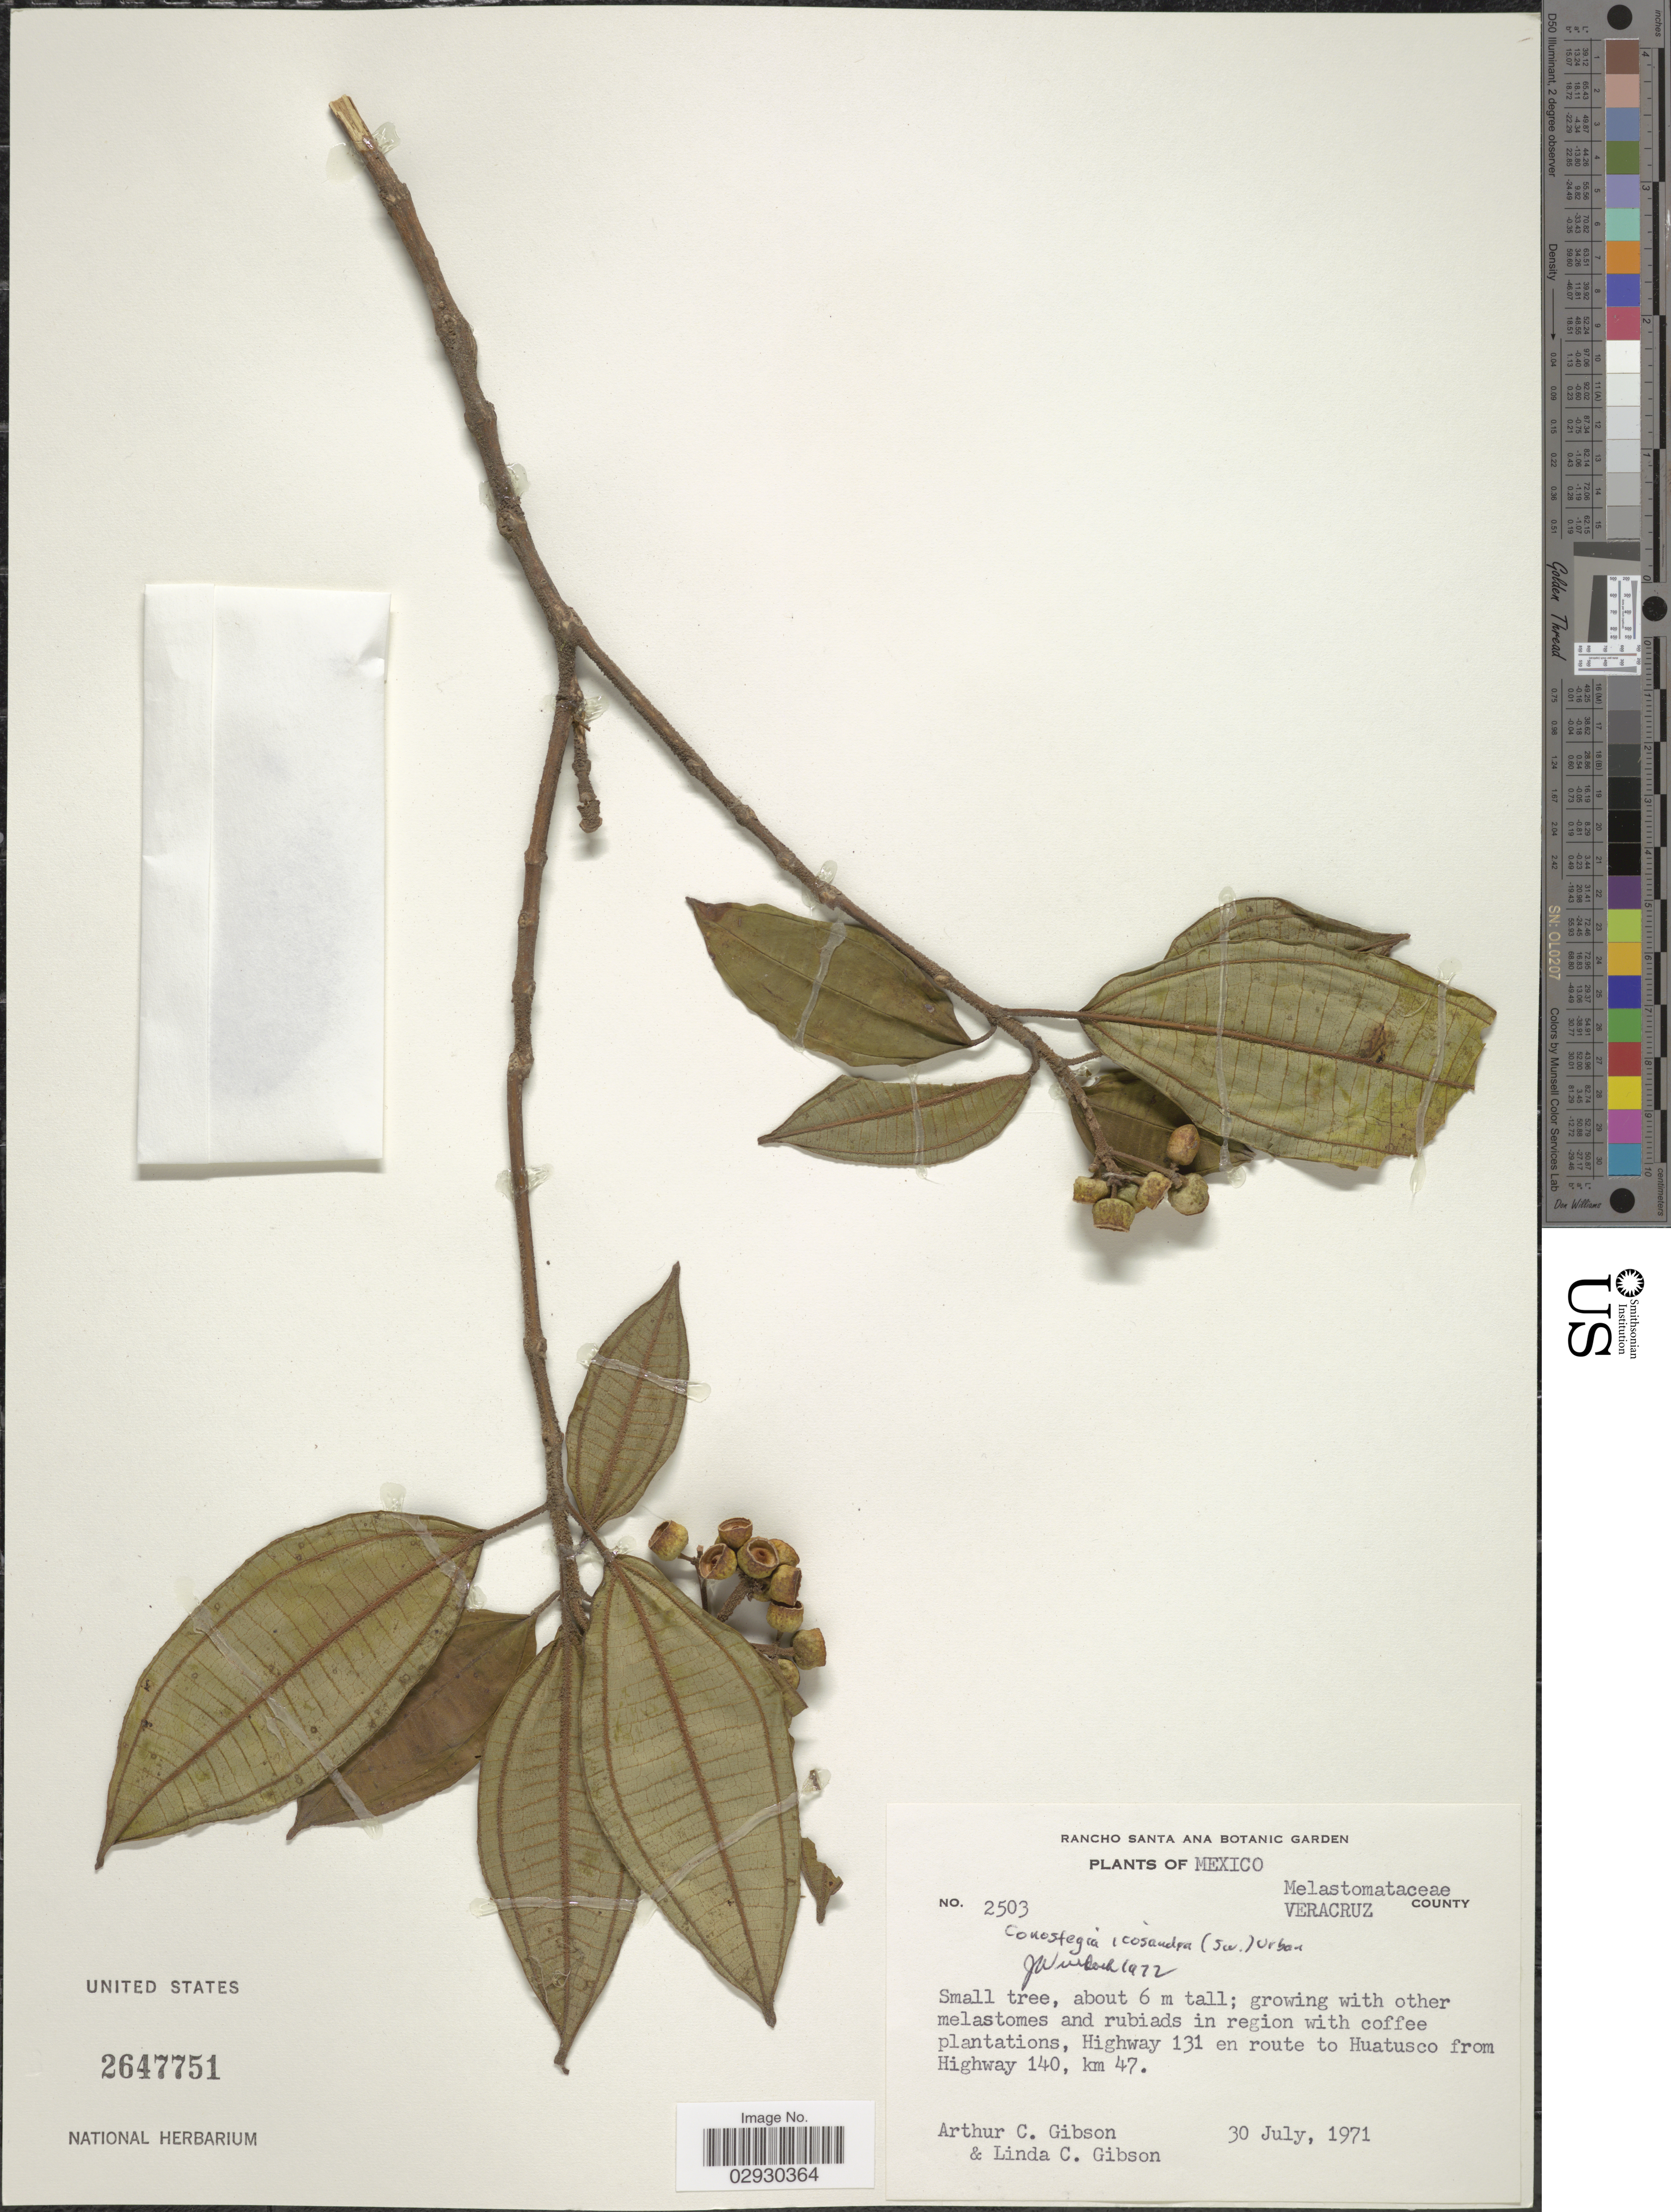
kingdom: Plantae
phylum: Tracheophyta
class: Magnoliopsida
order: Myrtales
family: Melastomataceae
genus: Conostegia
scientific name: Conostegia icosandra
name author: (Sw.) Urb.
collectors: A. Gibson & L. Gibson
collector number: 2503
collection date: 1971-07-30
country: Mexico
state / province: Veracruz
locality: Veracruz County. Highway 131 en route to Huatusco from Highway 140, km 47.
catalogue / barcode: US 2647751